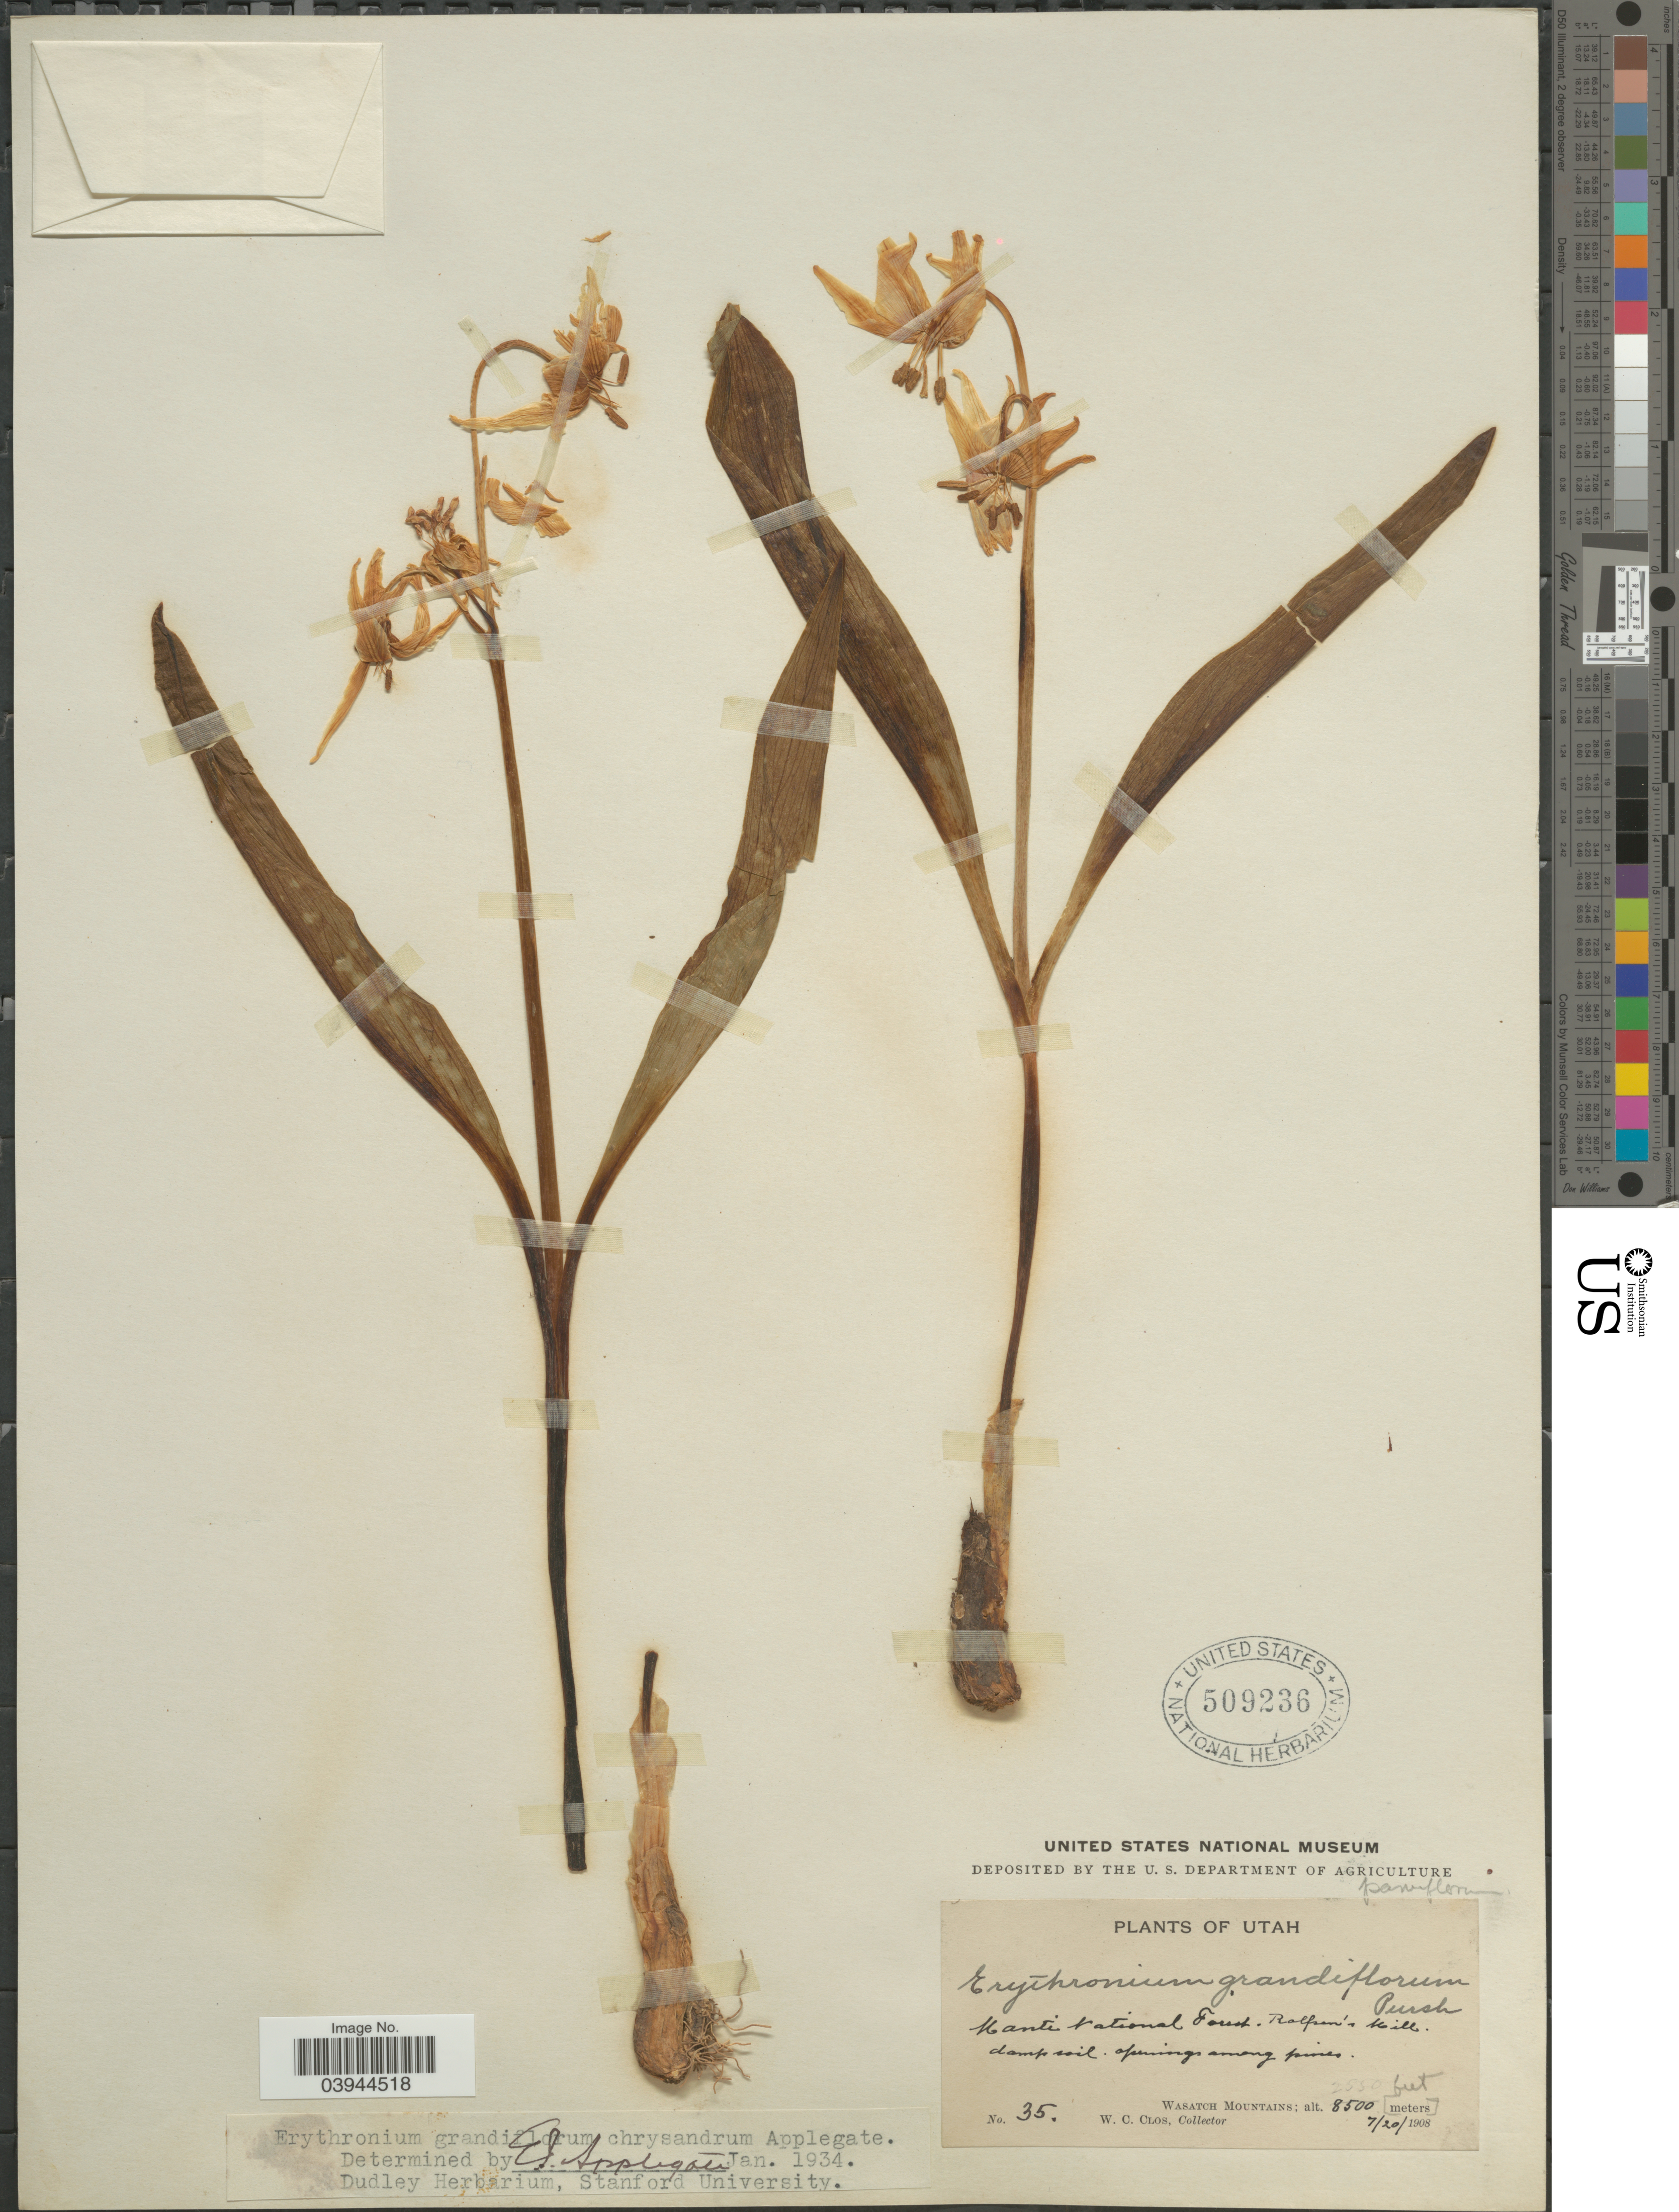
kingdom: Plantae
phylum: Tracheophyta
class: Liliopsida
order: Liliales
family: Liliaceae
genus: Erythronium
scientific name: Erythronium grandiflorum subsp. chrysandrum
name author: (Applegate) Abrams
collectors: W. C. Clos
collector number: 35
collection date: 1908-07-20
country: United States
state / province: Utah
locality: Manti National Forest. Rolfsen's Mill. Wasatch Mountains.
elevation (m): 2591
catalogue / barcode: US 509236